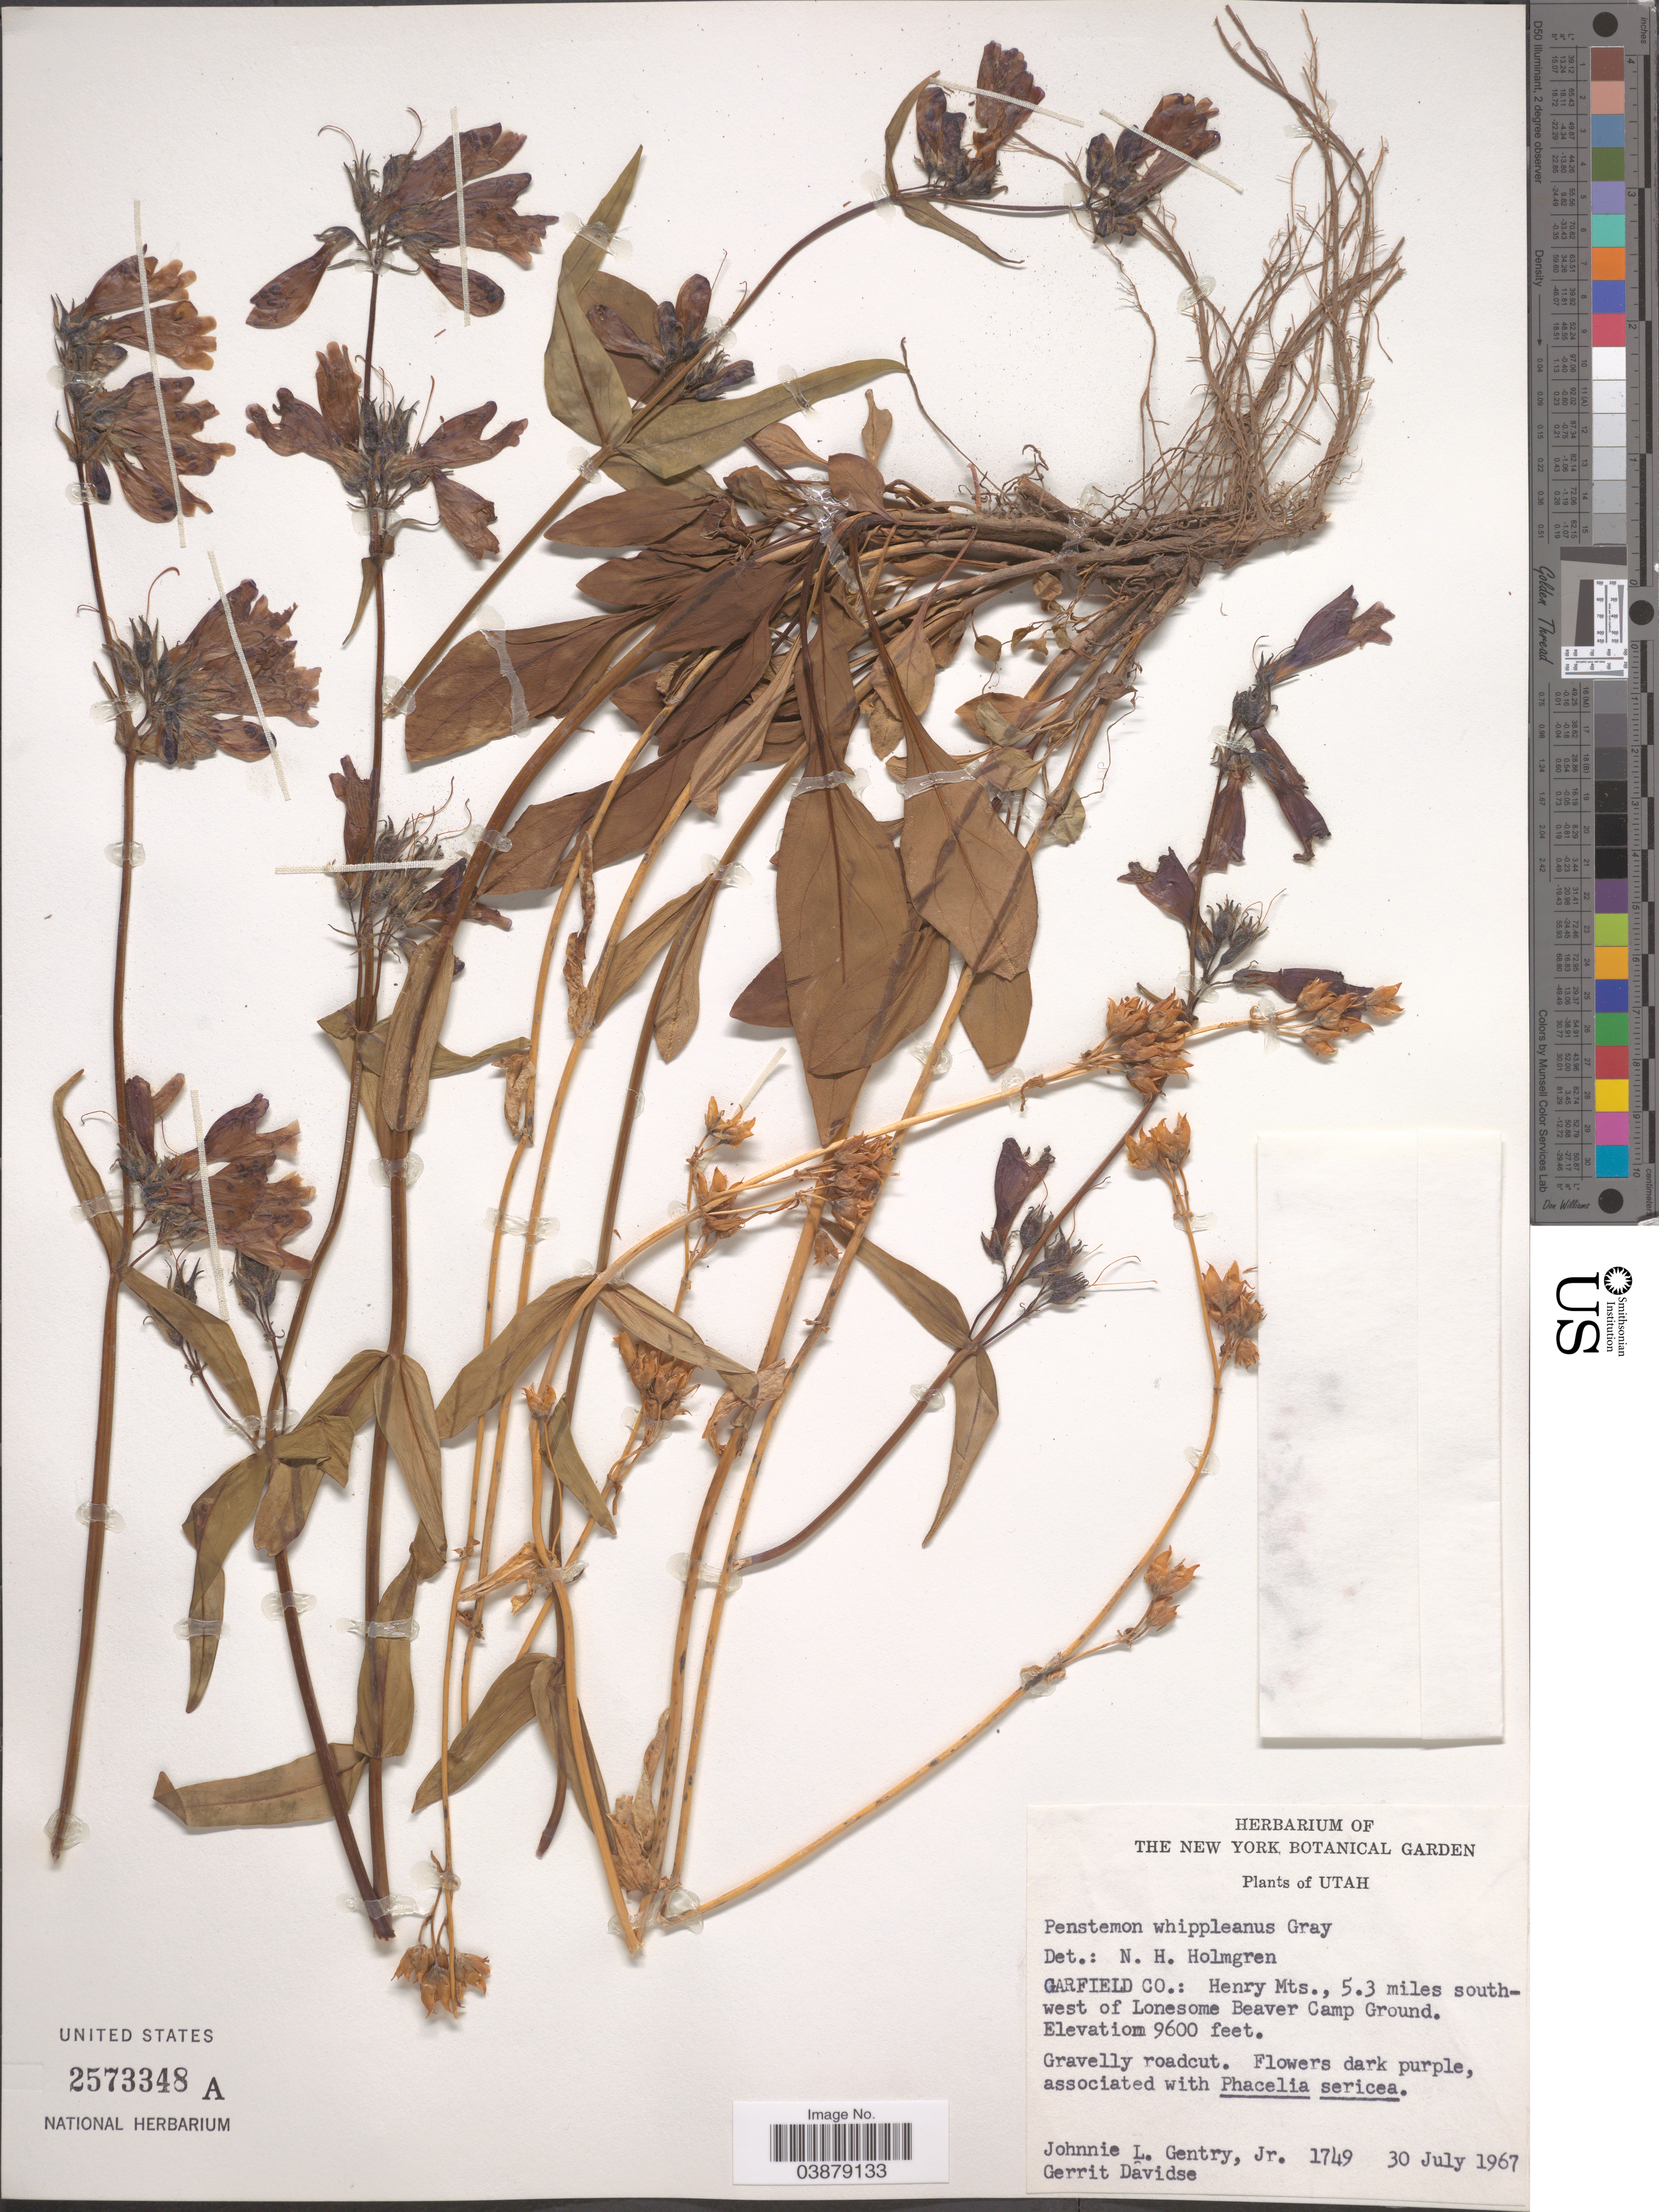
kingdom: Plantae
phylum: Tracheophyta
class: Magnoliopsida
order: Lamiales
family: Plantaginaceae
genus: Penstemon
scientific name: Penstemon whippleanus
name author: A. Gray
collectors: J. L. Gentry & G. Davidse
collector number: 1749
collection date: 1967-07-30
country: United States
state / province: Utah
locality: Garfield Co.: Henry Mts., 5.3 miles southwest of Lonesome Beaver Camp Ground.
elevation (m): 2926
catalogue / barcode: US 2573348A